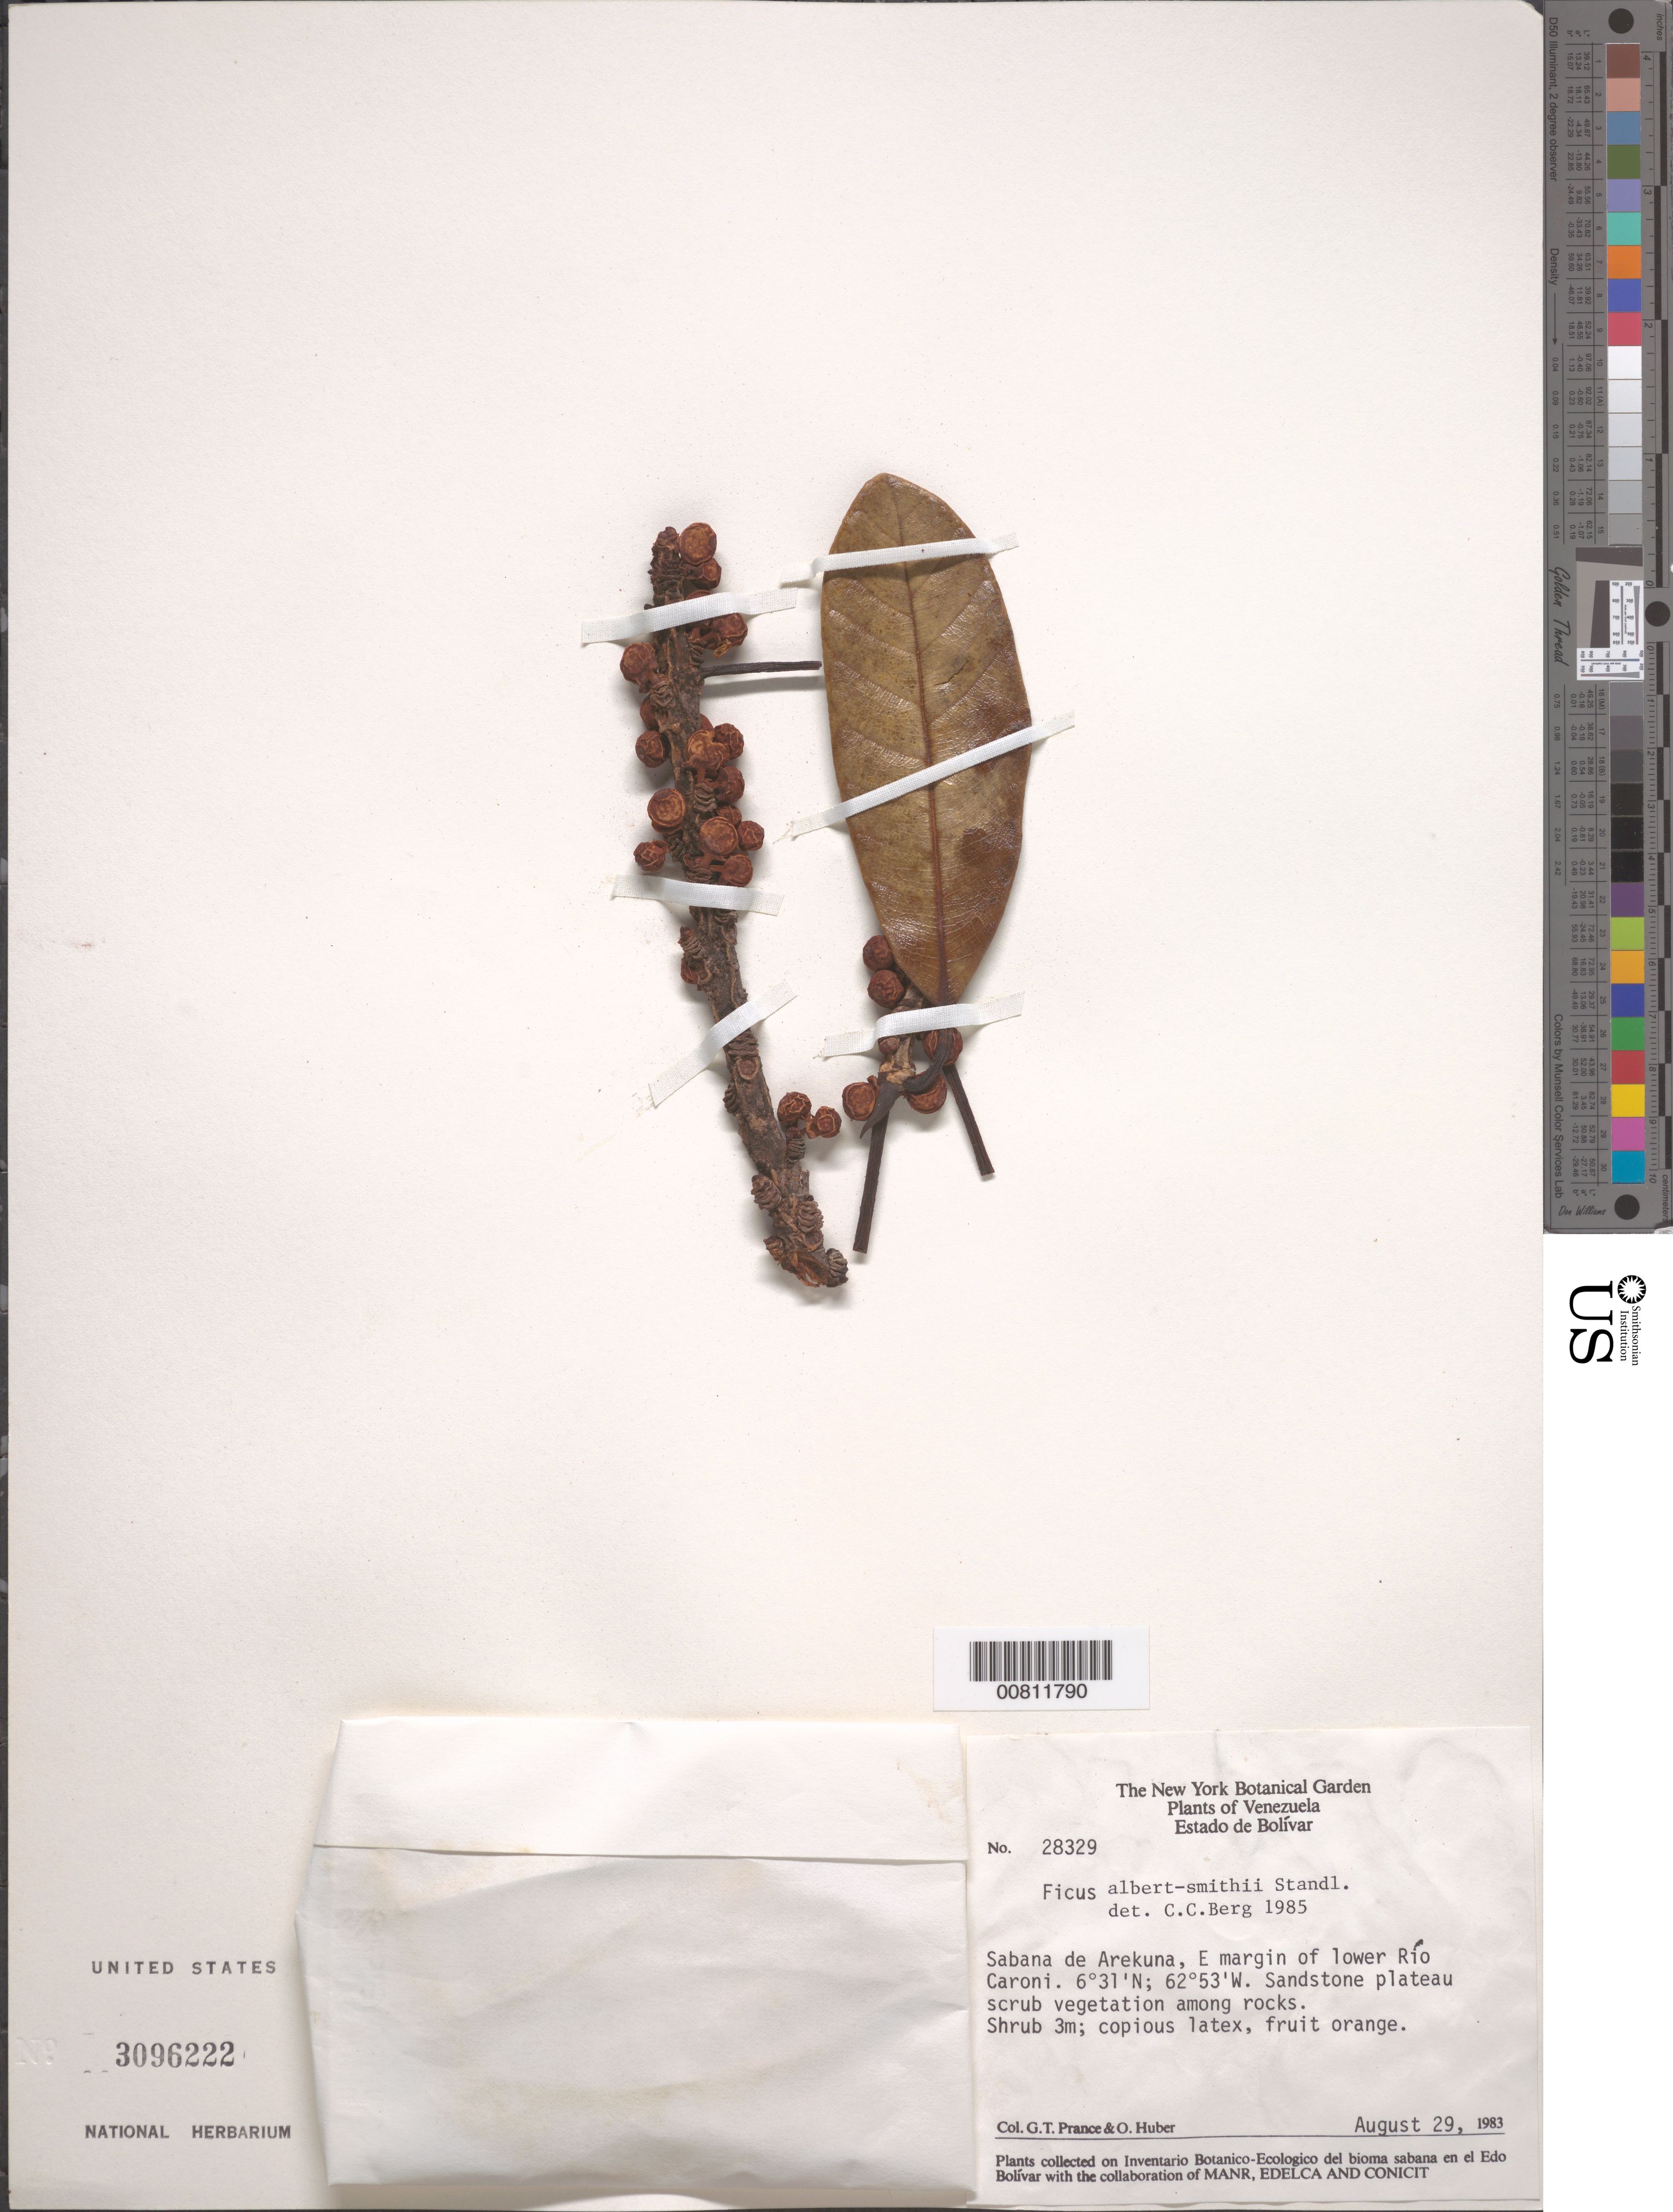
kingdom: Plantae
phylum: Tracheophyta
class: Magnoliopsida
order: Rosales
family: Moraceae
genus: Ficus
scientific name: Ficus albert-smithii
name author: Standl. in A.C. Sm.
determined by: Berg, C. C.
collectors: G. T. Prance & O. Huber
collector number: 28329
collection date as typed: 29-Aug-83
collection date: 1983-08-29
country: Venezuela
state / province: Bolívar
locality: Sabana de Arekuna, E margin of lower Río Caroní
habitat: Sandstone plateau scrub vegetation among rocks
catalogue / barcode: US 3096222